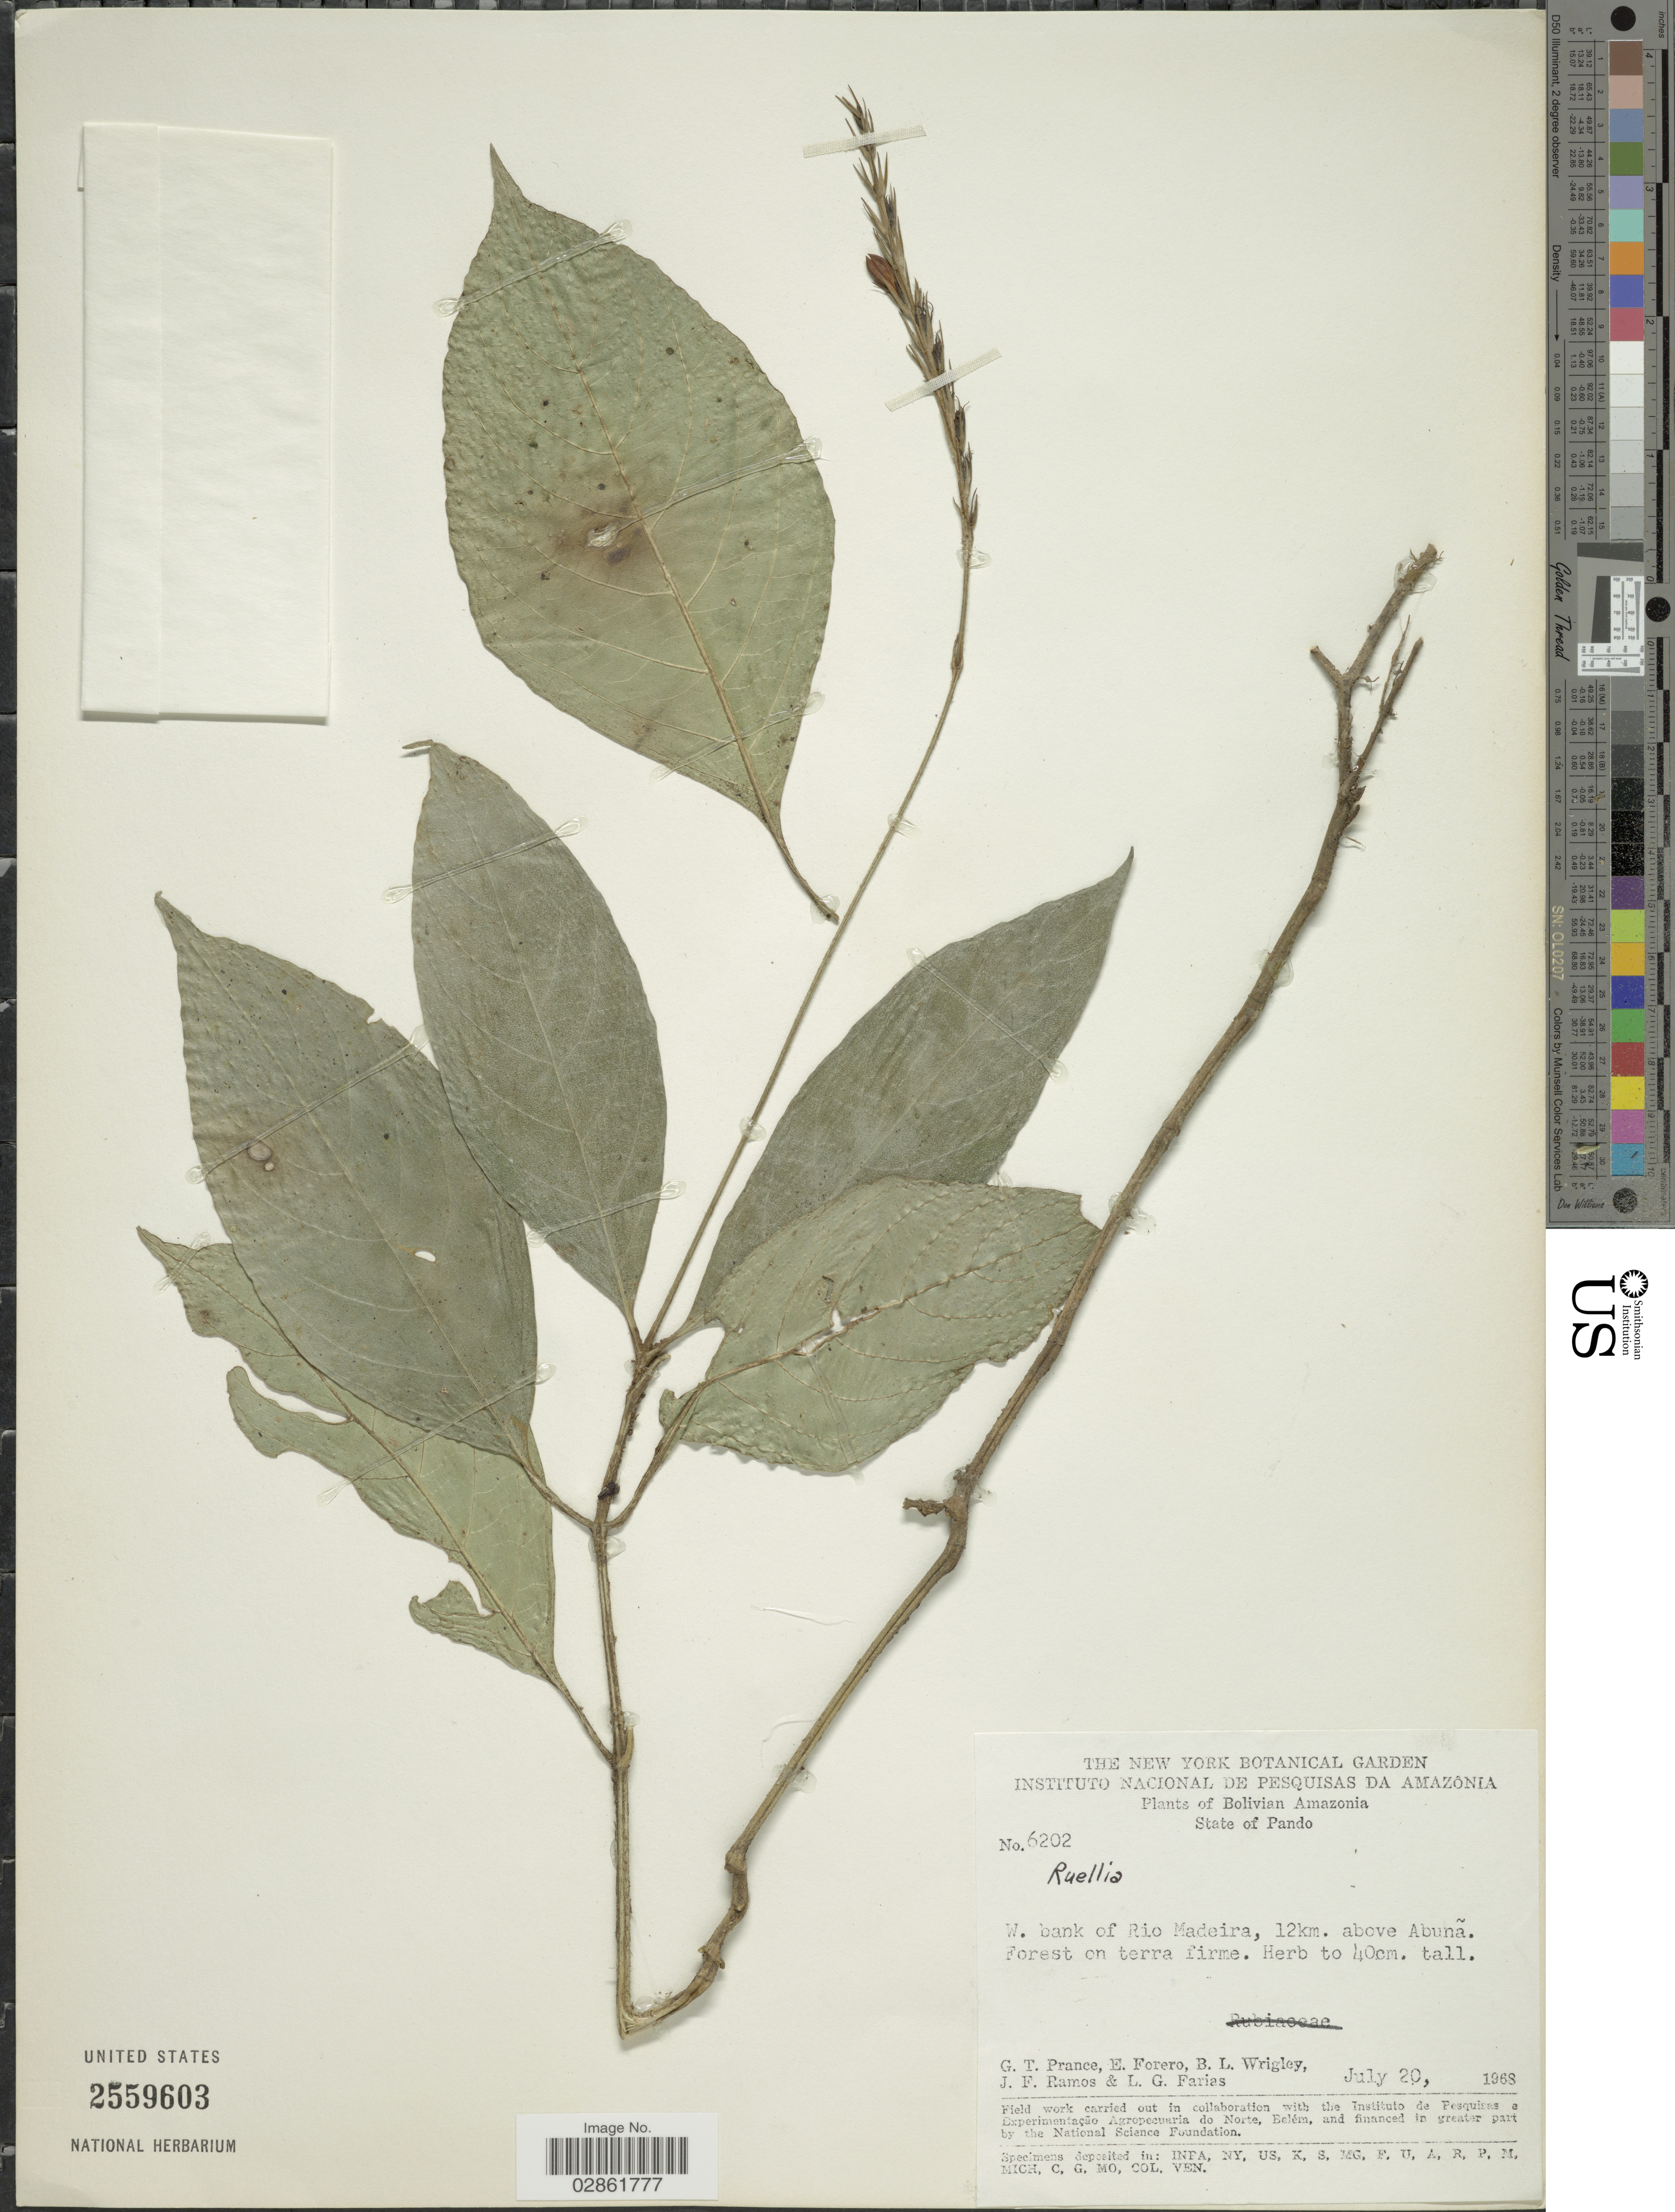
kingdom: Plantae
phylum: Tracheophyta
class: Magnoliopsida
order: Lamiales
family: Acanthaceae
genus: Ruellia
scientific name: Ruellia proxima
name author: Lindau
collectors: G. T. Prance, E. Forero, B. L. Wrigley, J. F. Ramos & L. G. Farias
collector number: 6202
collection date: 1968-07-20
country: Bolivia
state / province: Pando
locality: Bolivian Amazonia, W. bank of Rio Madeira, 12km. above Abunã.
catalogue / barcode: US 2559603